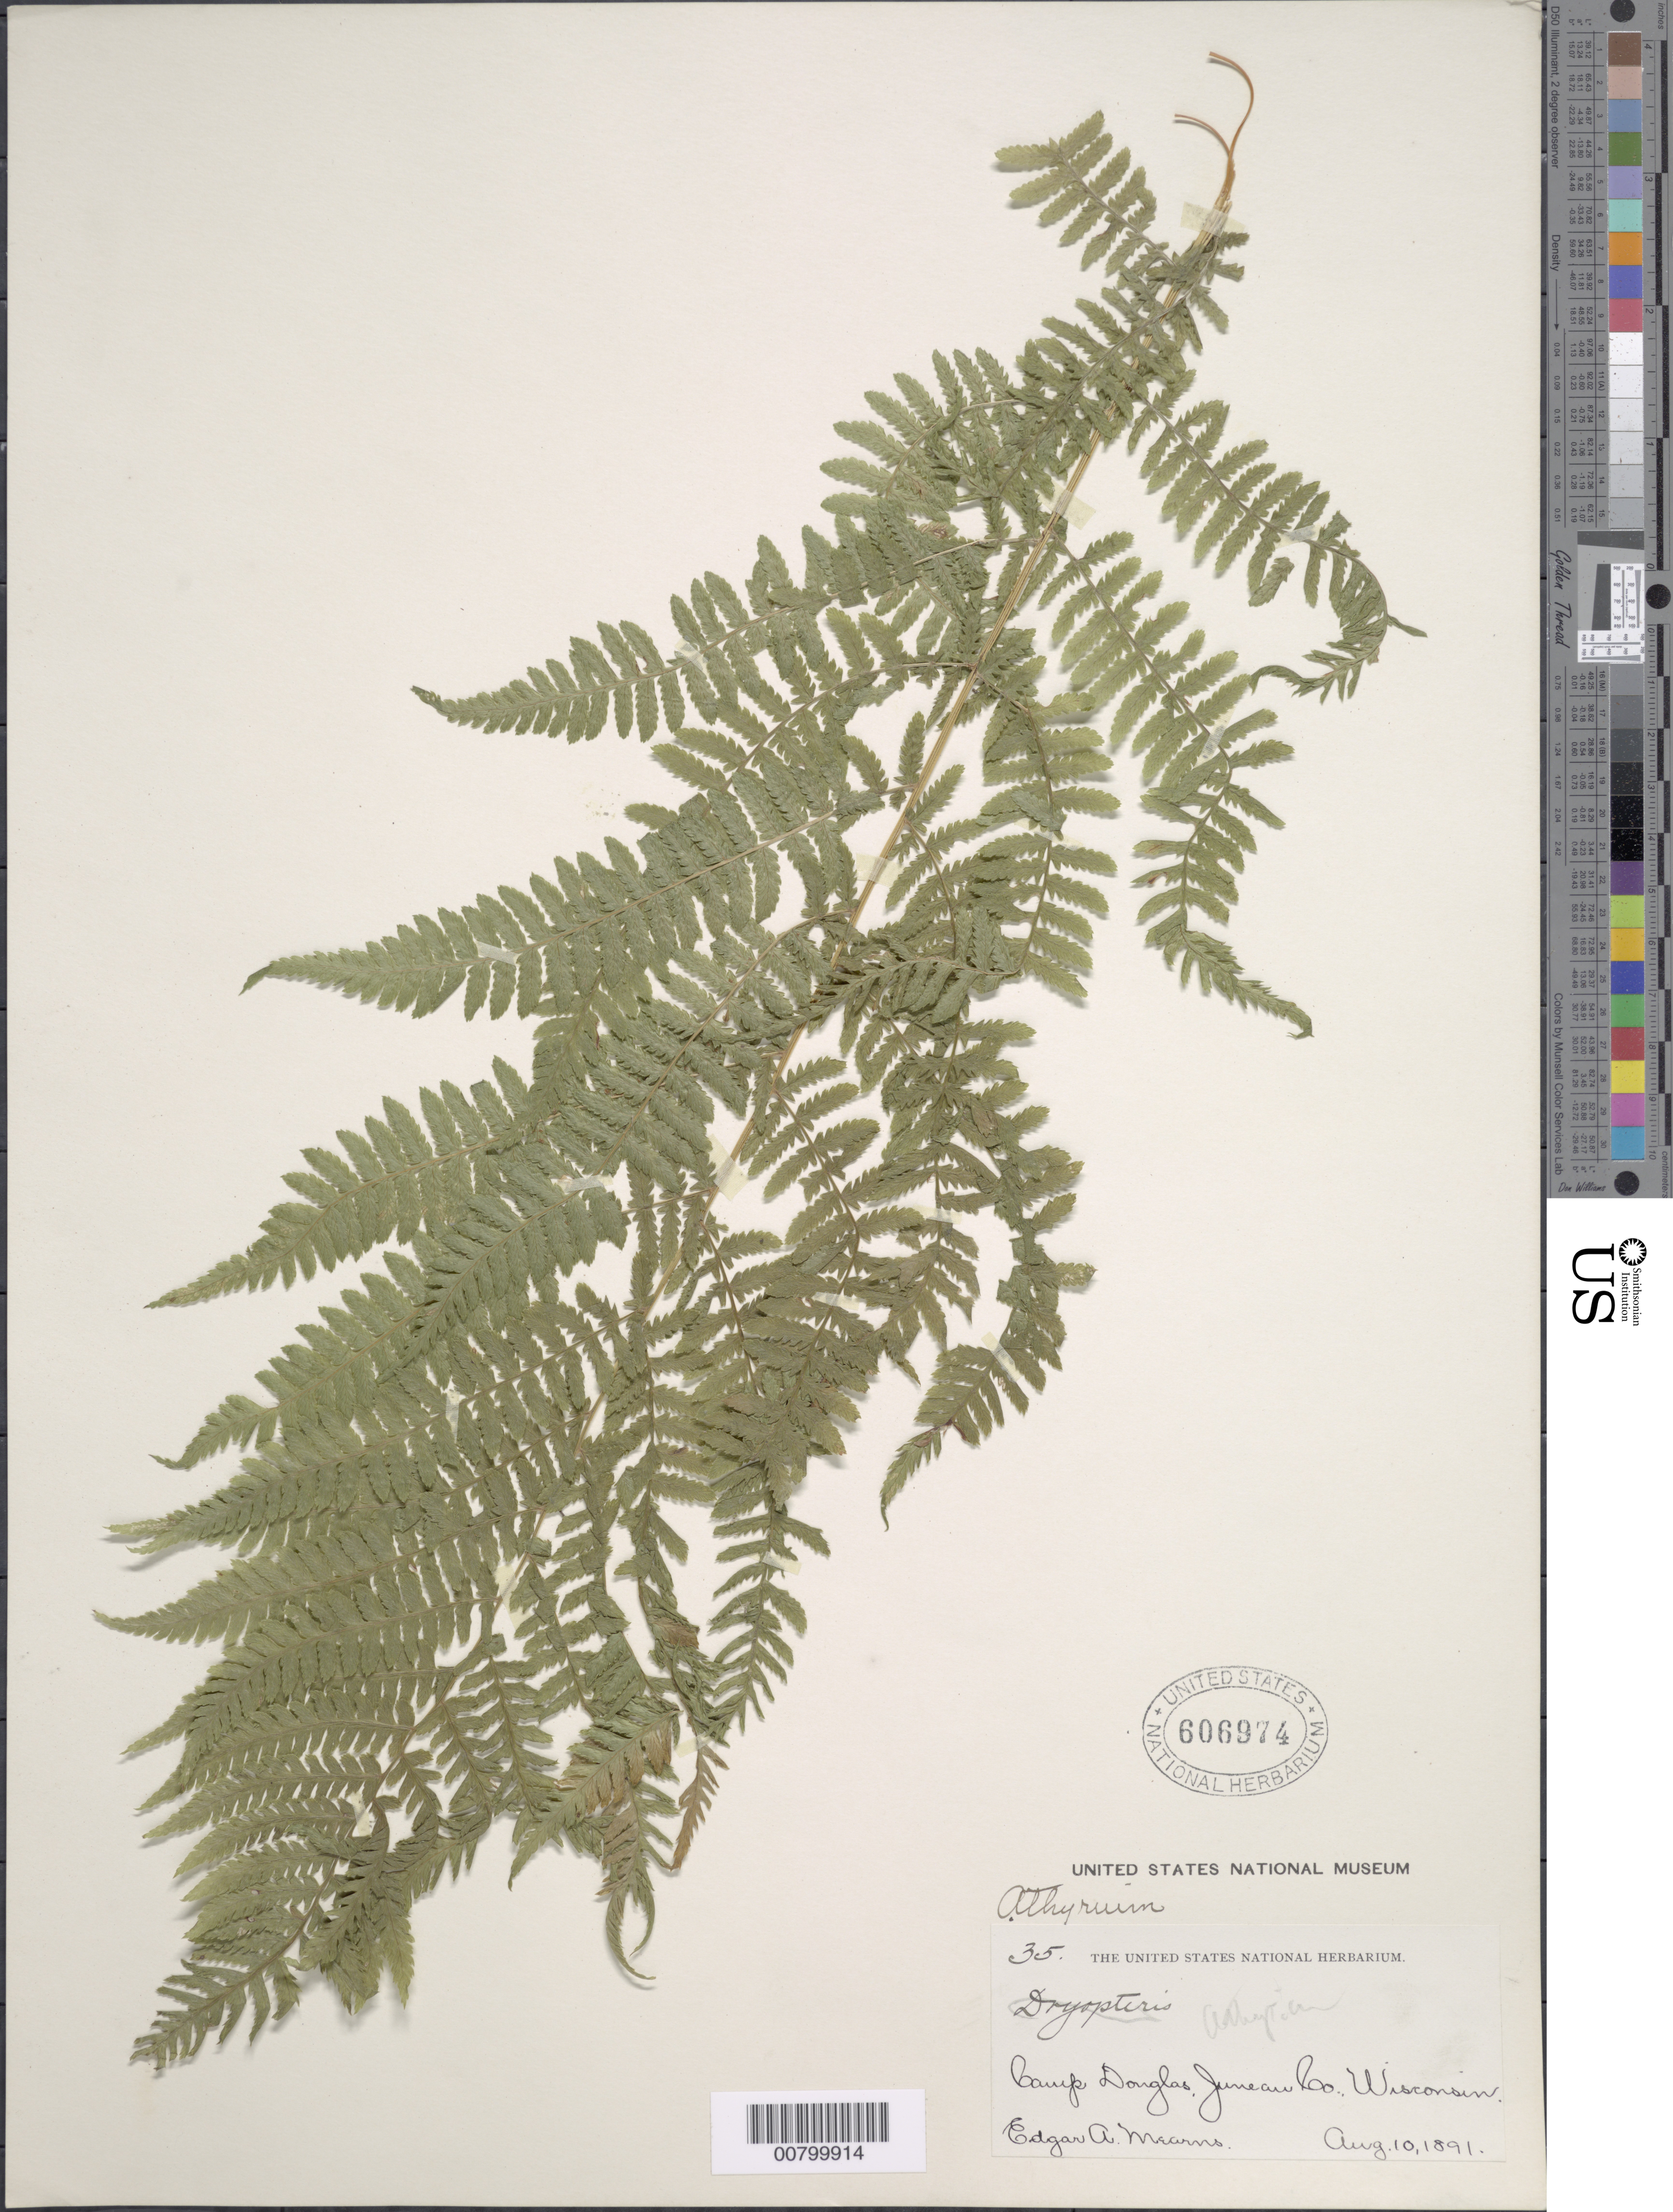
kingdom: Plantae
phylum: Tracheophyta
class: Polypodiopsida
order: Polypodiales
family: Athyriaceae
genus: Athyrium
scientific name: Athyrium filix-femina subsp. angustatum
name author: (Willd.) R.T. Clausen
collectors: E. A. Mearns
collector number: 35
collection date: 1891-08-10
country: United States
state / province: Wisconsin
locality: Camp Douglas, Juneau Co.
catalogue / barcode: US 606974